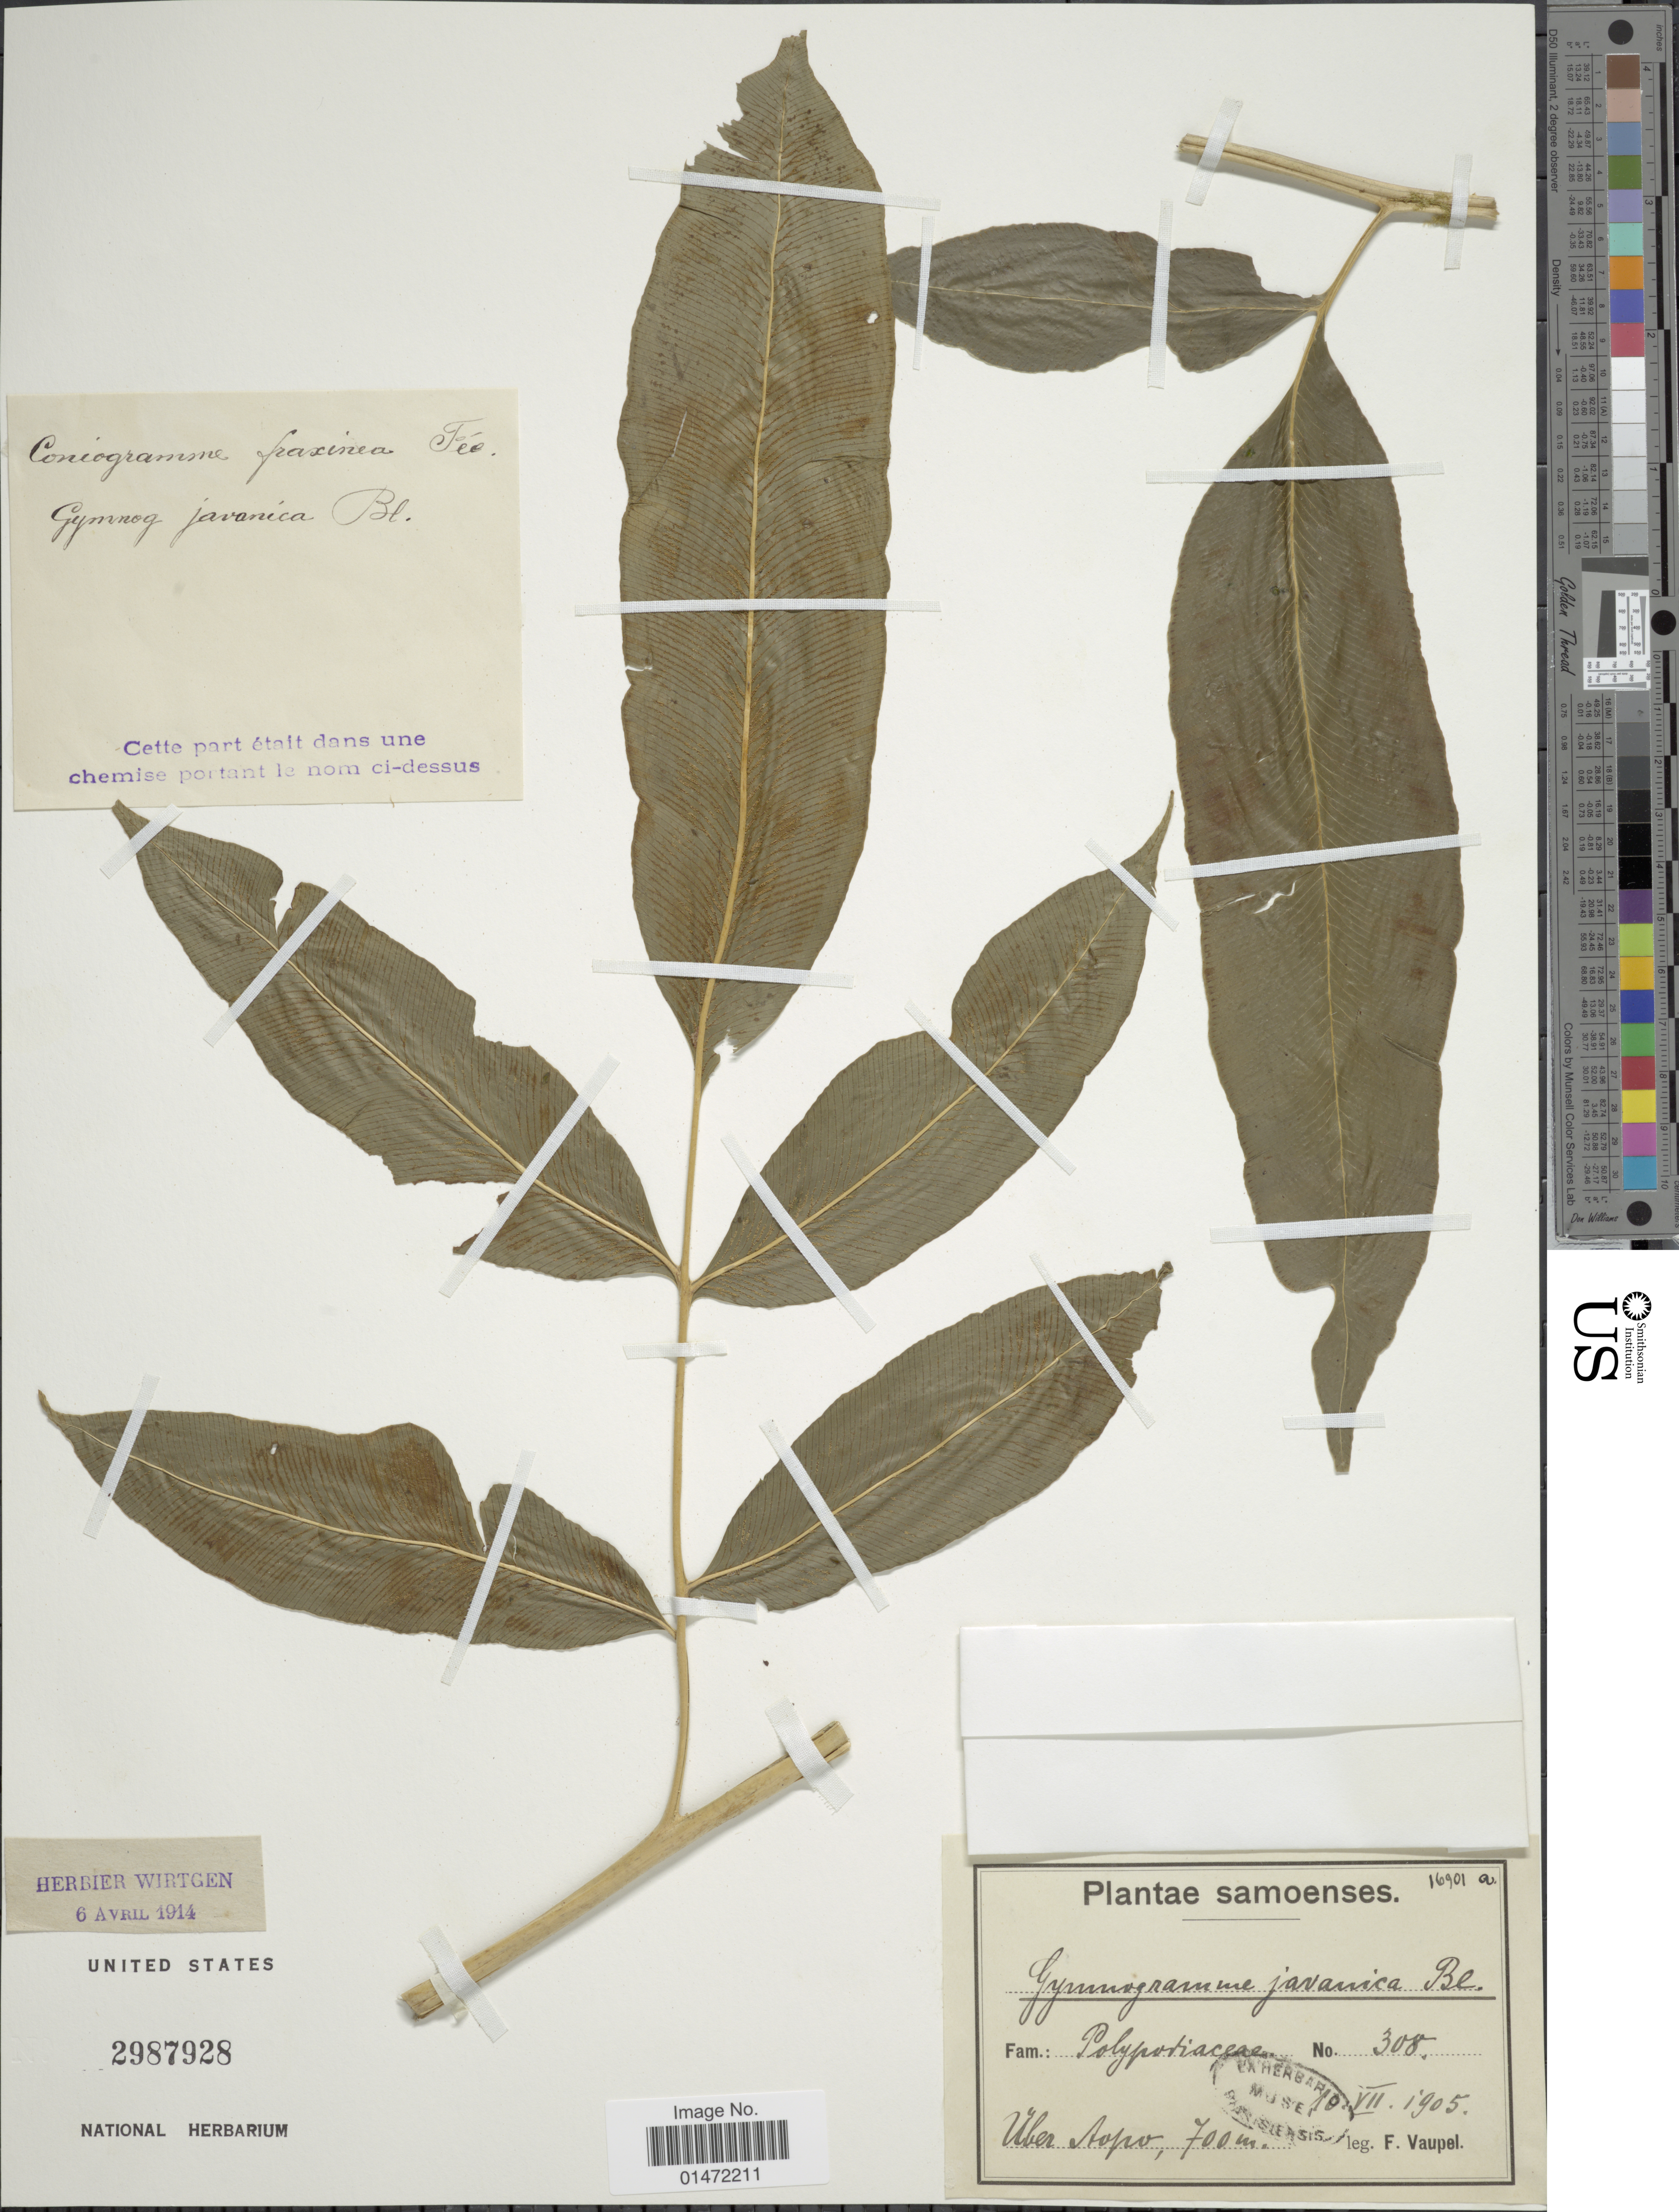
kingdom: Plantae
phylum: Tracheophyta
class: Polypodiopsida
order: Polypodiales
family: Pteridaceae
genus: Coniogramme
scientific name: Coniogramme fraxinea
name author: (D. Don) Diels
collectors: F. Vaupel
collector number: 16901a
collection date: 1905-07-10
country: Samoa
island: Savai'i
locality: Samoenses. Uber Aopo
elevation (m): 700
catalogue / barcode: US 2987928